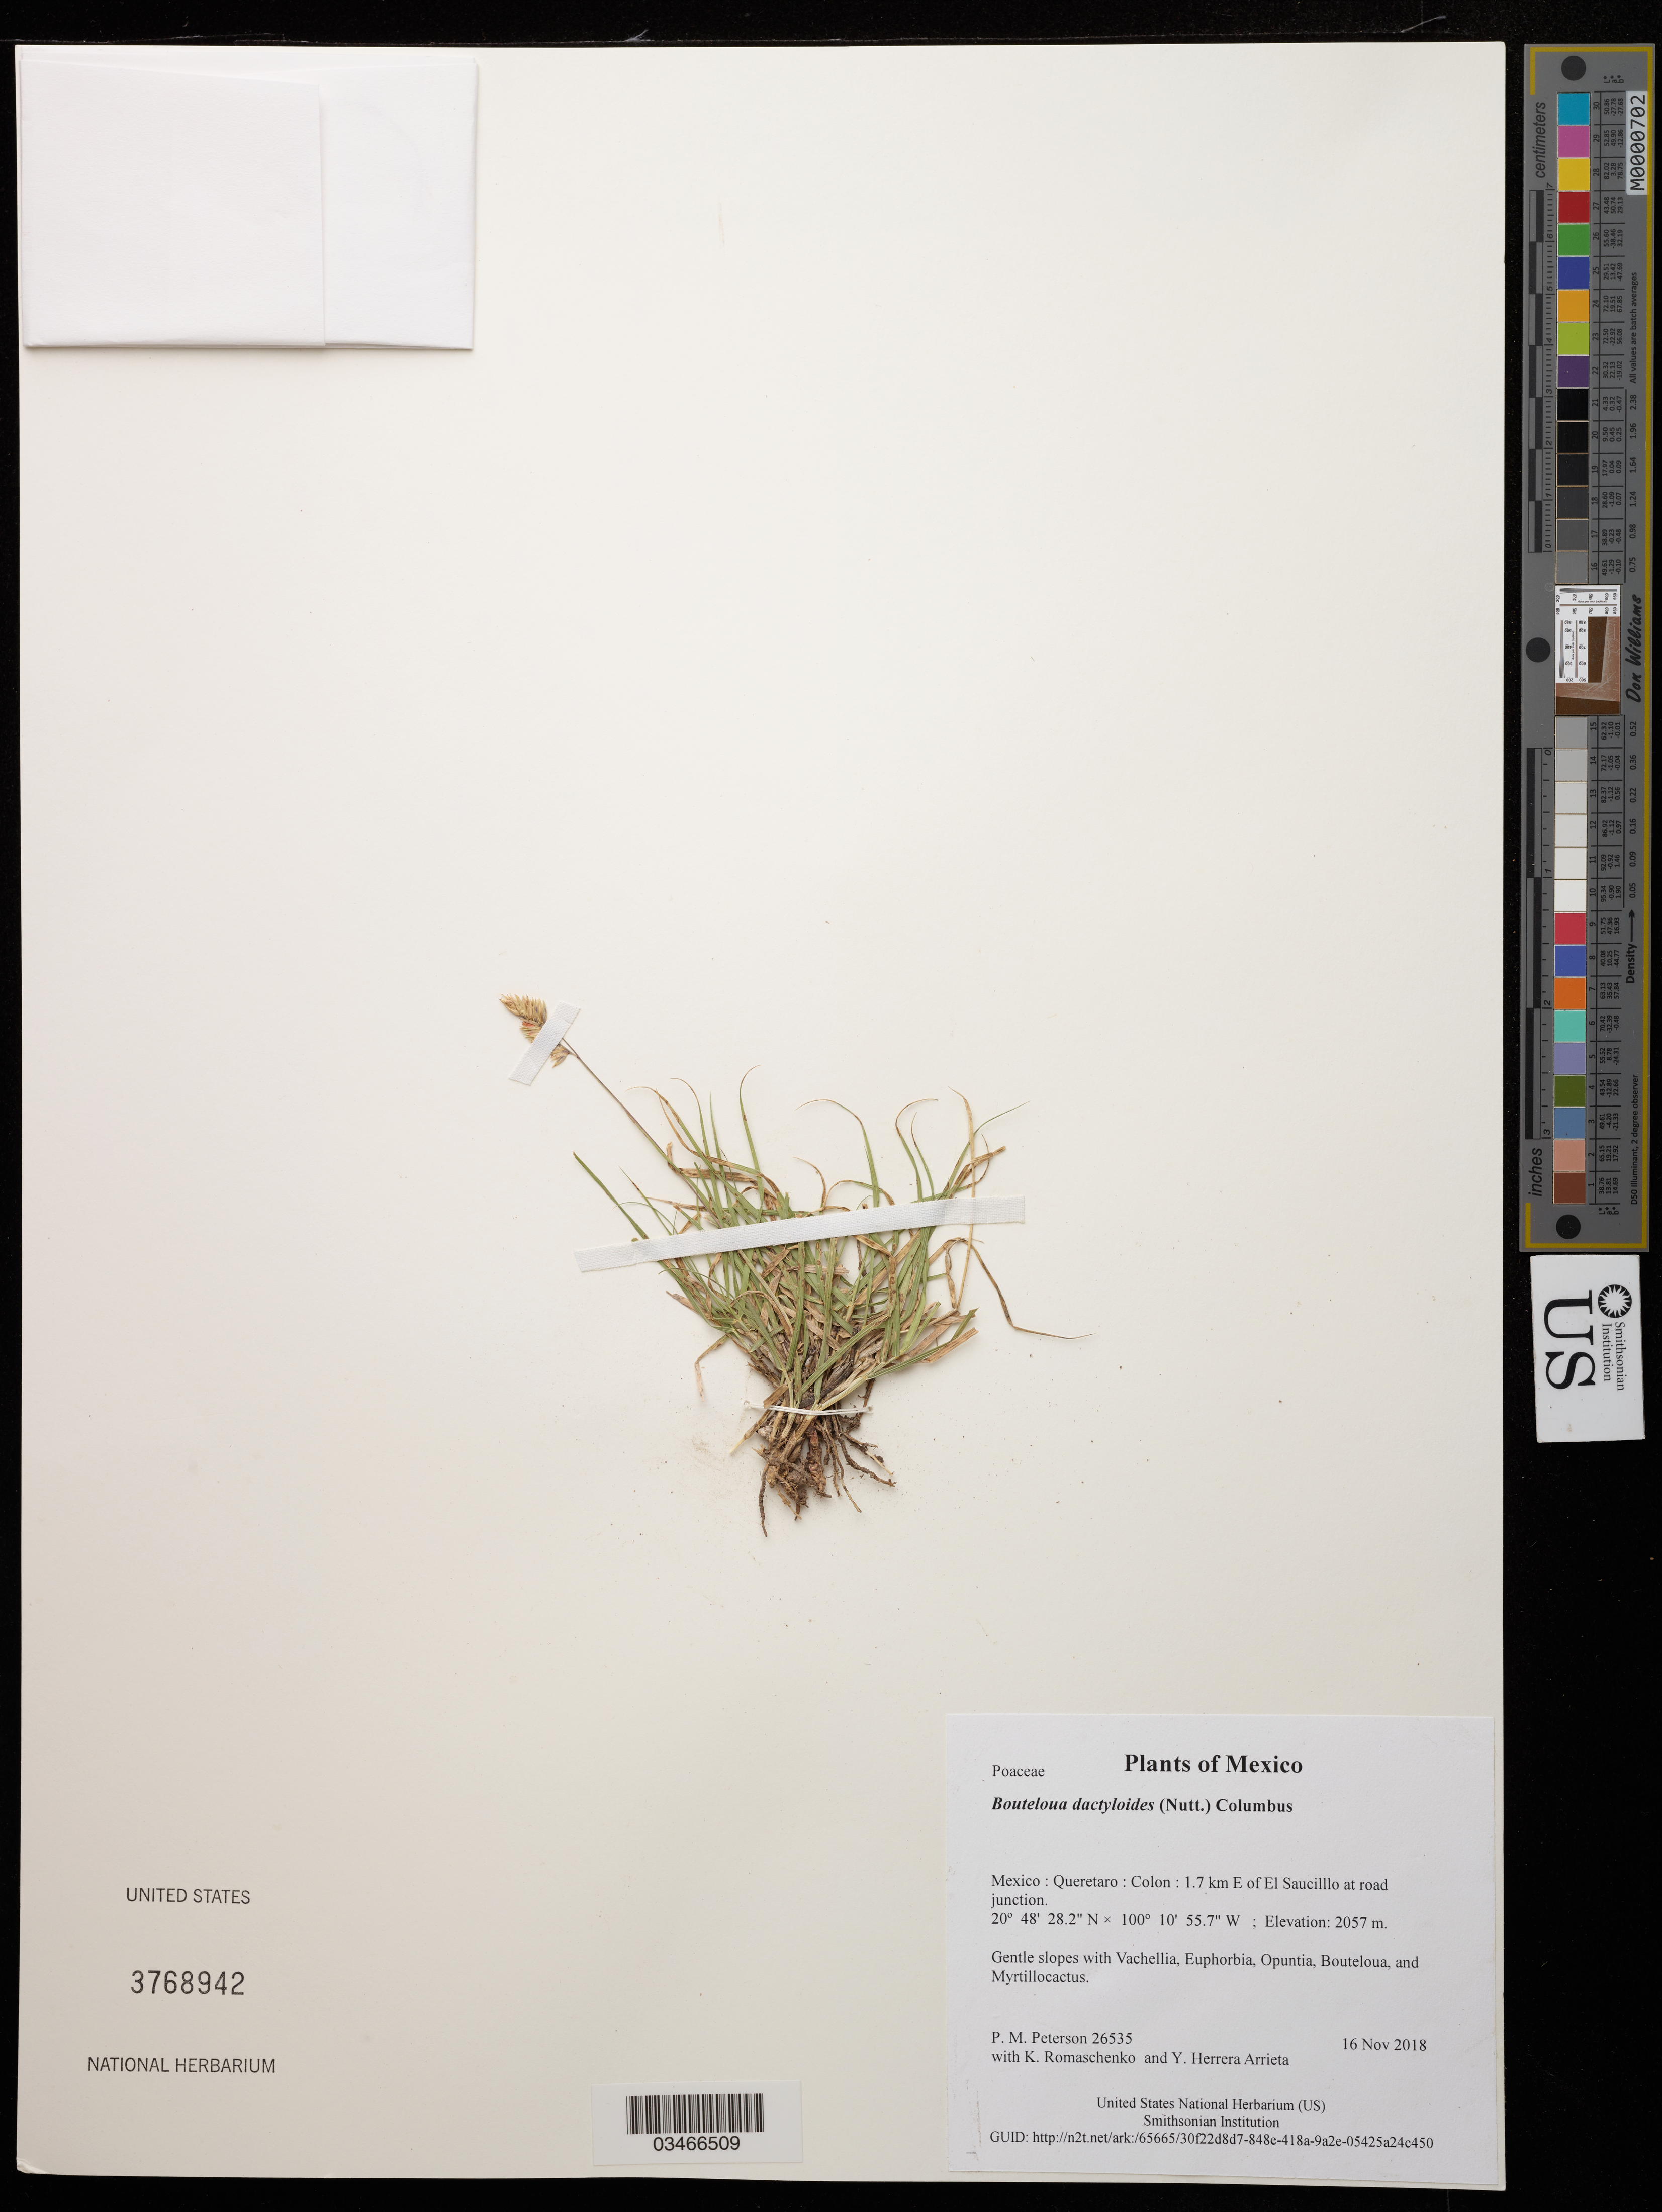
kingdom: Plantae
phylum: Tracheophyta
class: Liliopsida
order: Poales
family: Poaceae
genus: Bouteloua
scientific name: Bouteloua dactyloides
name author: (Nutt.) Columbus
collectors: P. M. Peterson, K. Romaschenko & Y. Herrera Arrieta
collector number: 26535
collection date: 2018-11-16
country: Mexico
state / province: Queretaro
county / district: Colon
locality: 1.7 km E of El Saucilllo at road junction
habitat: Gentle slopes with Vachellia, Euphorbia, Opuntia, Bouteloua, and Myrtillocactus.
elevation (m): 2057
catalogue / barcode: US 3768942